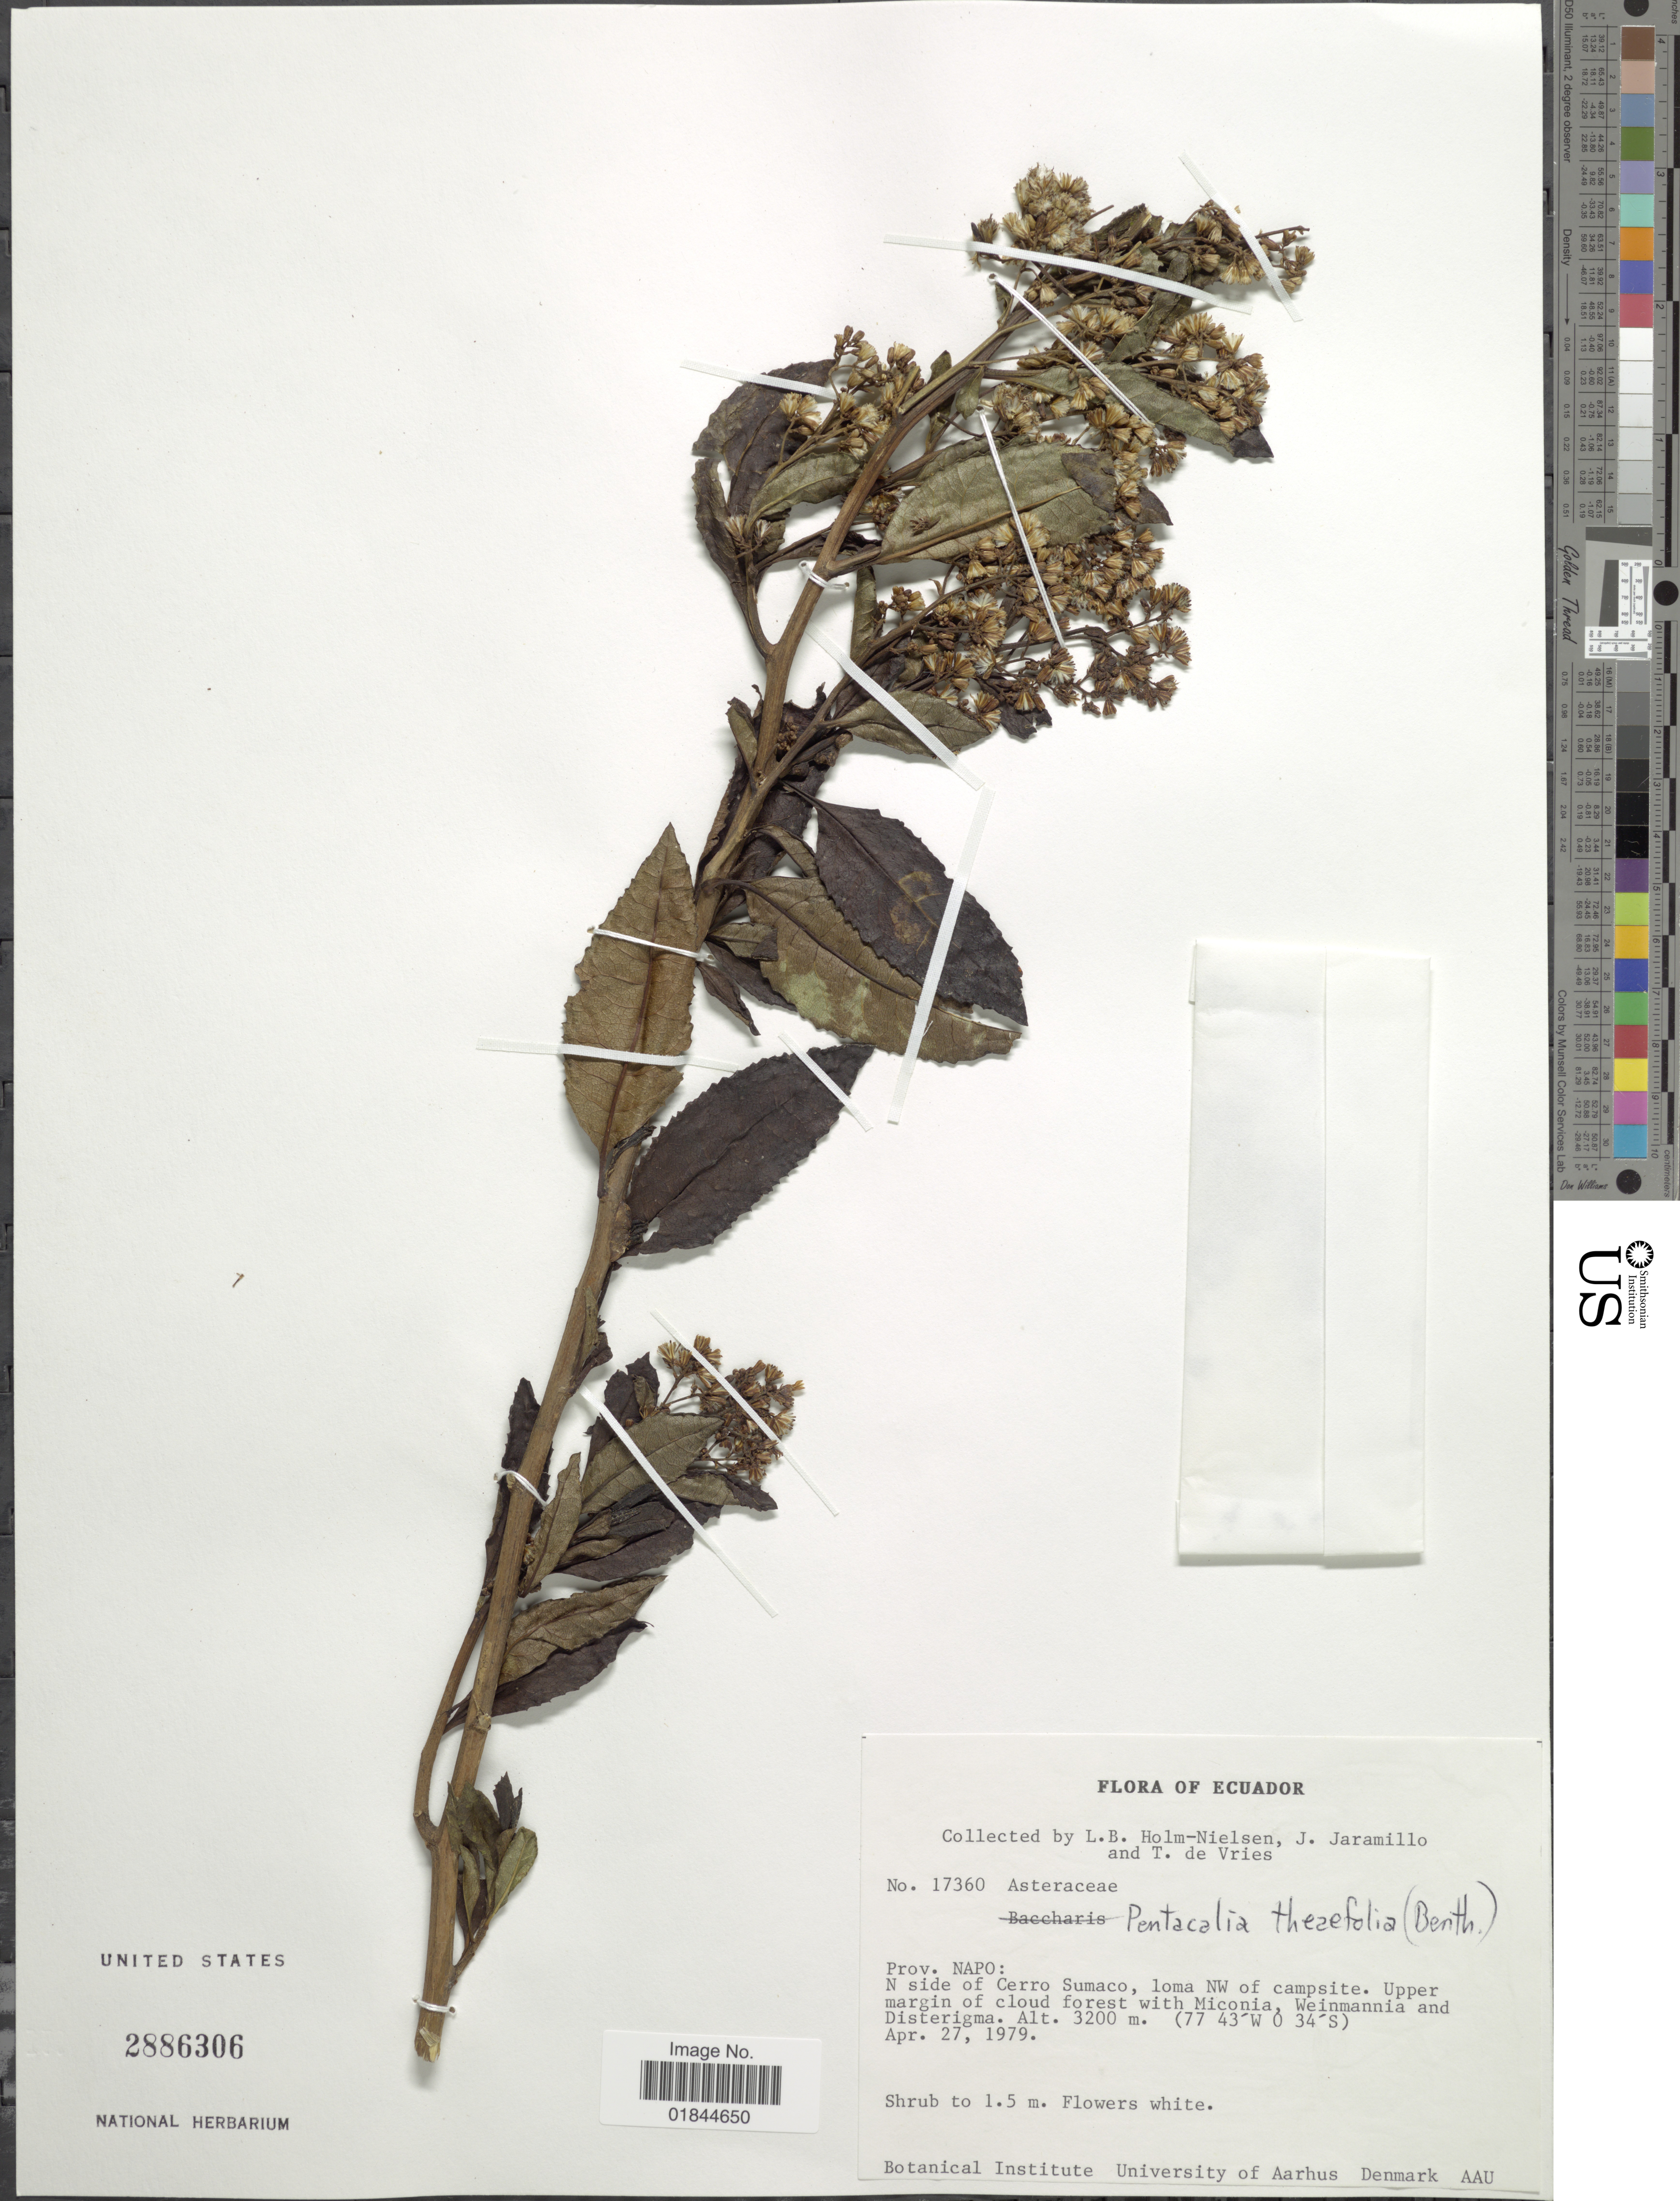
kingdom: Plantae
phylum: Tracheophyta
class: Magnoliopsida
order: Asterales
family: Asteraceae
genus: Pentacalia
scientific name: Pentacalia theifolia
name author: (Benth.) Cuatrec.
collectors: L. B. Holm-Nielsen, J. Jaramillo & T. de Vries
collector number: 17360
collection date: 1979-04-27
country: Ecuador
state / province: Napo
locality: N Side of Cerro Sumaco, Ioma NW of campsite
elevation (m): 3200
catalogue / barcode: US 2886306